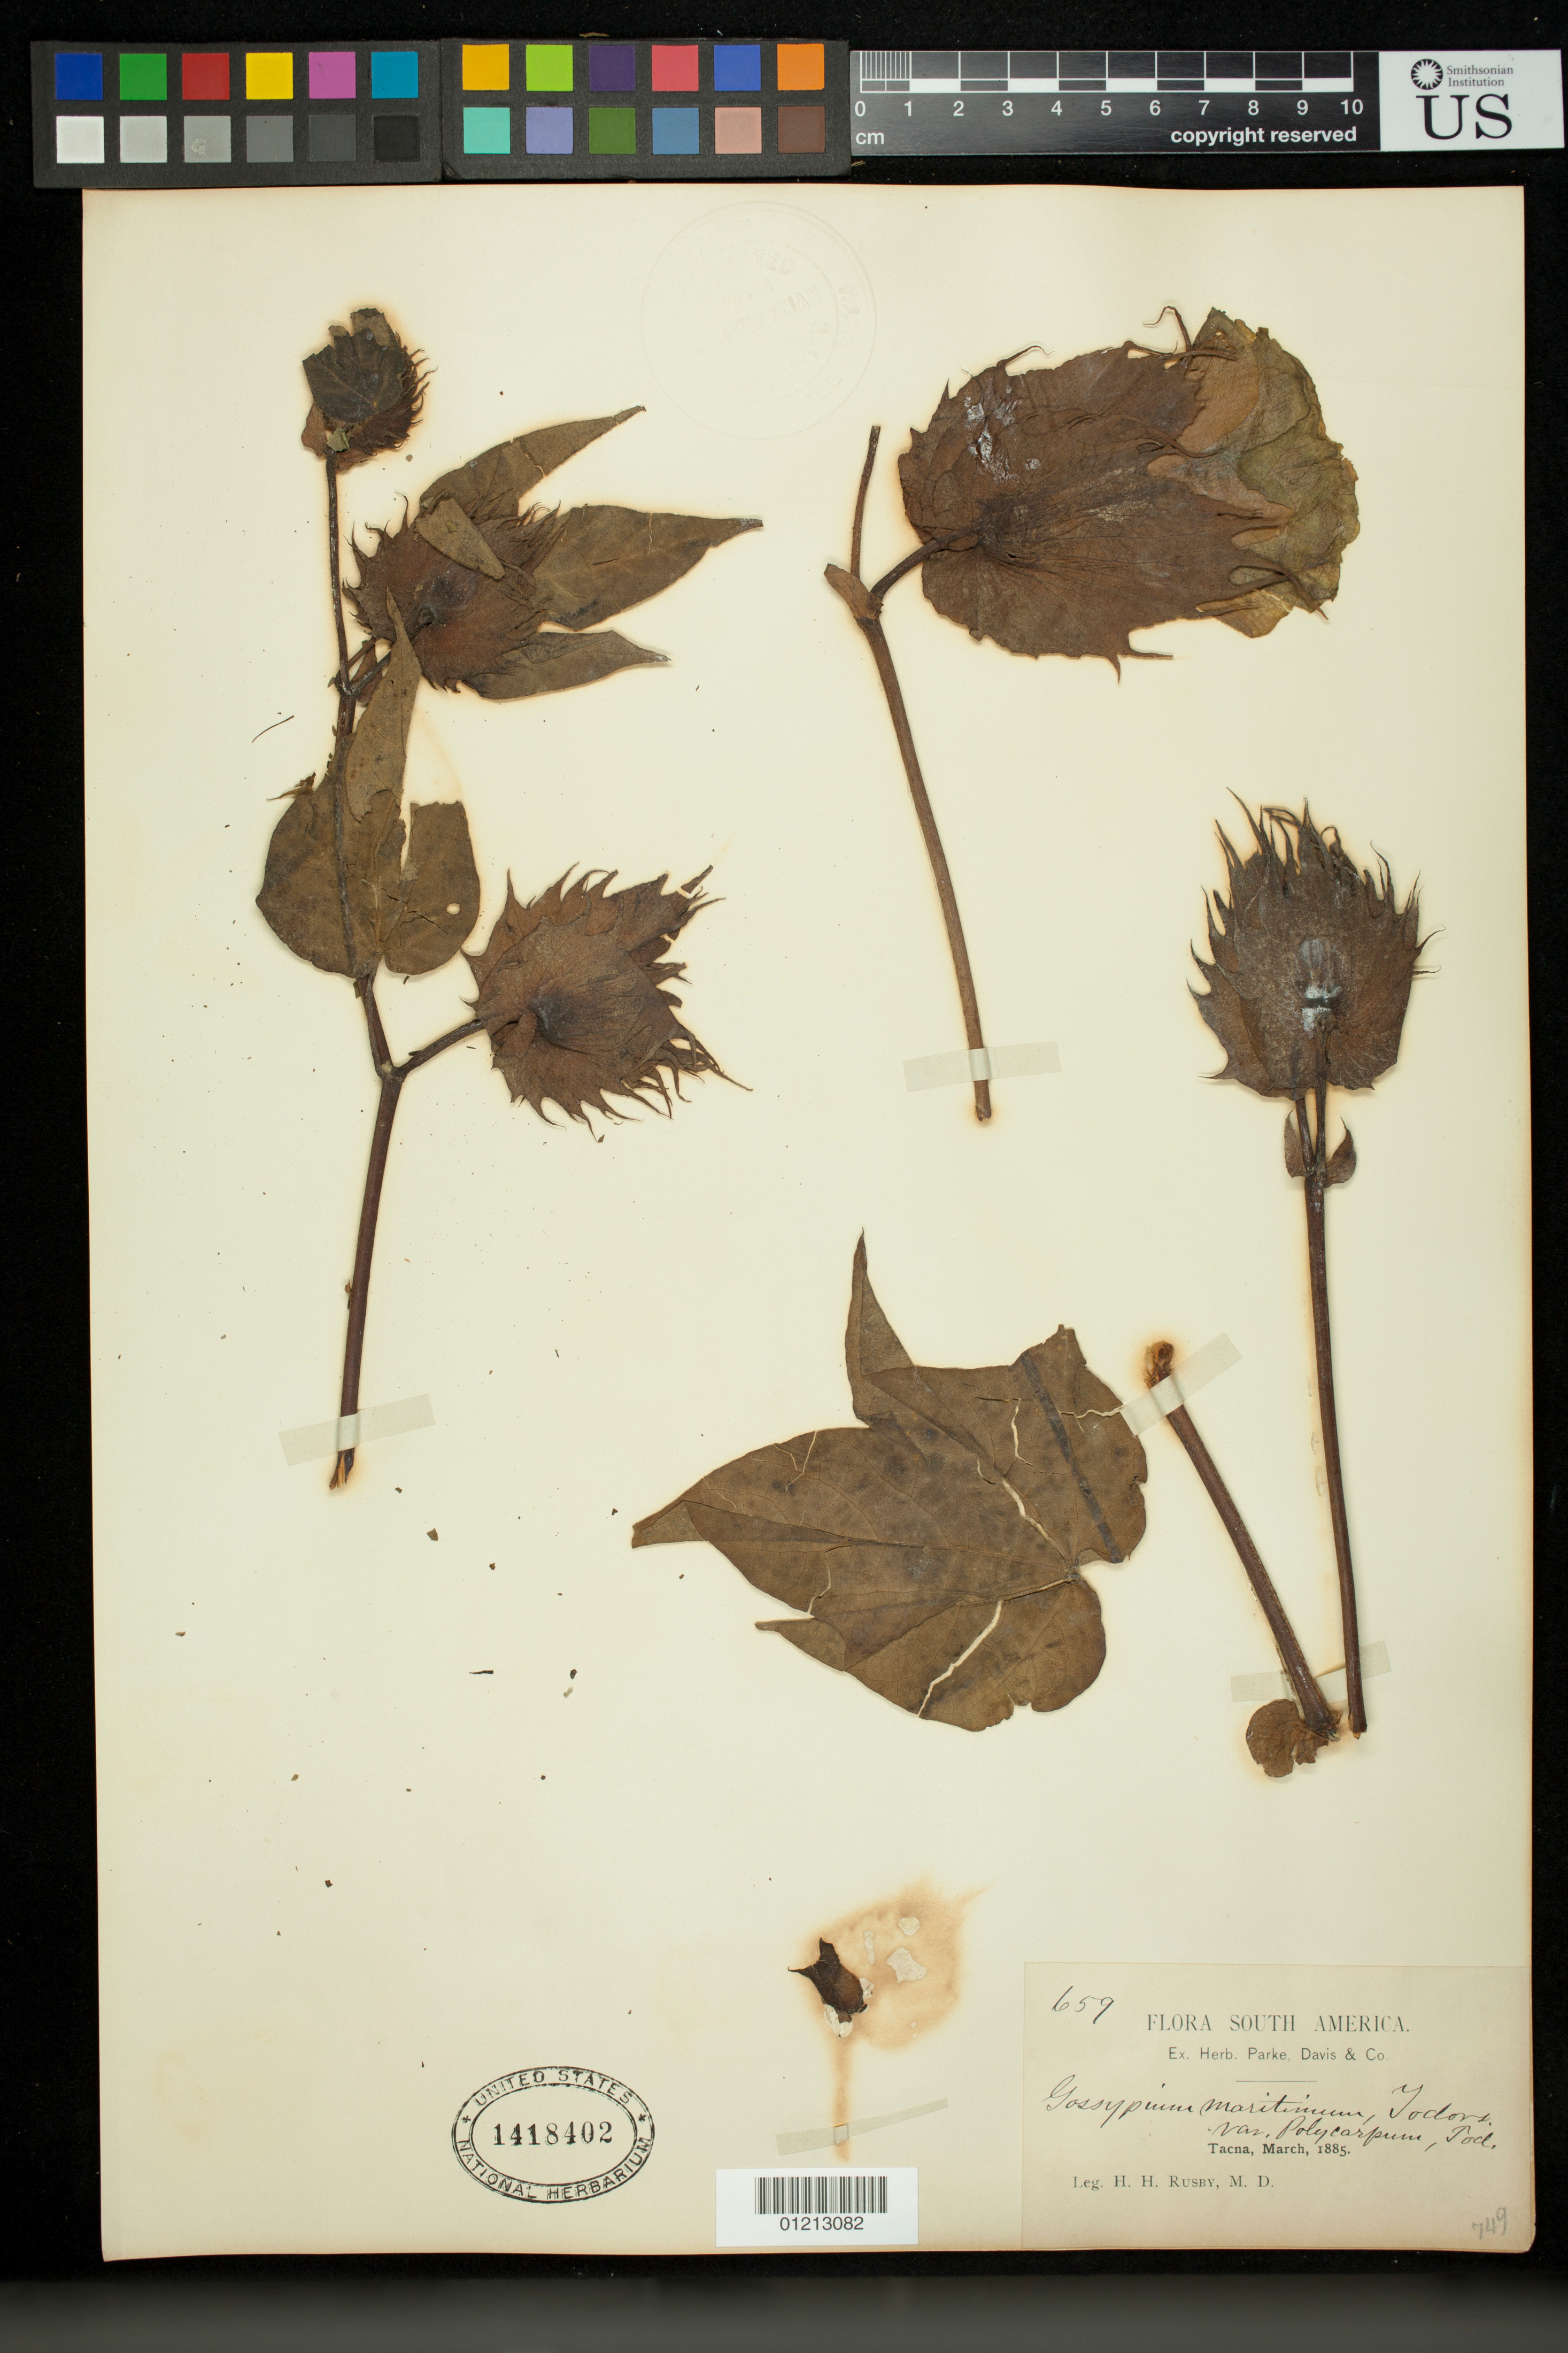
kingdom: Plantae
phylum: Tracheophyta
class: Magnoliopsida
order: Malvales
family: Malvaceae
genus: Gossypium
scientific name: Gossypium peruvianum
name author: Cav.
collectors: H. H. Rusby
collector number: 659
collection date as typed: Mar 1885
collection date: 1885-03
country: Peru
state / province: Tacna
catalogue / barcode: US 1418402